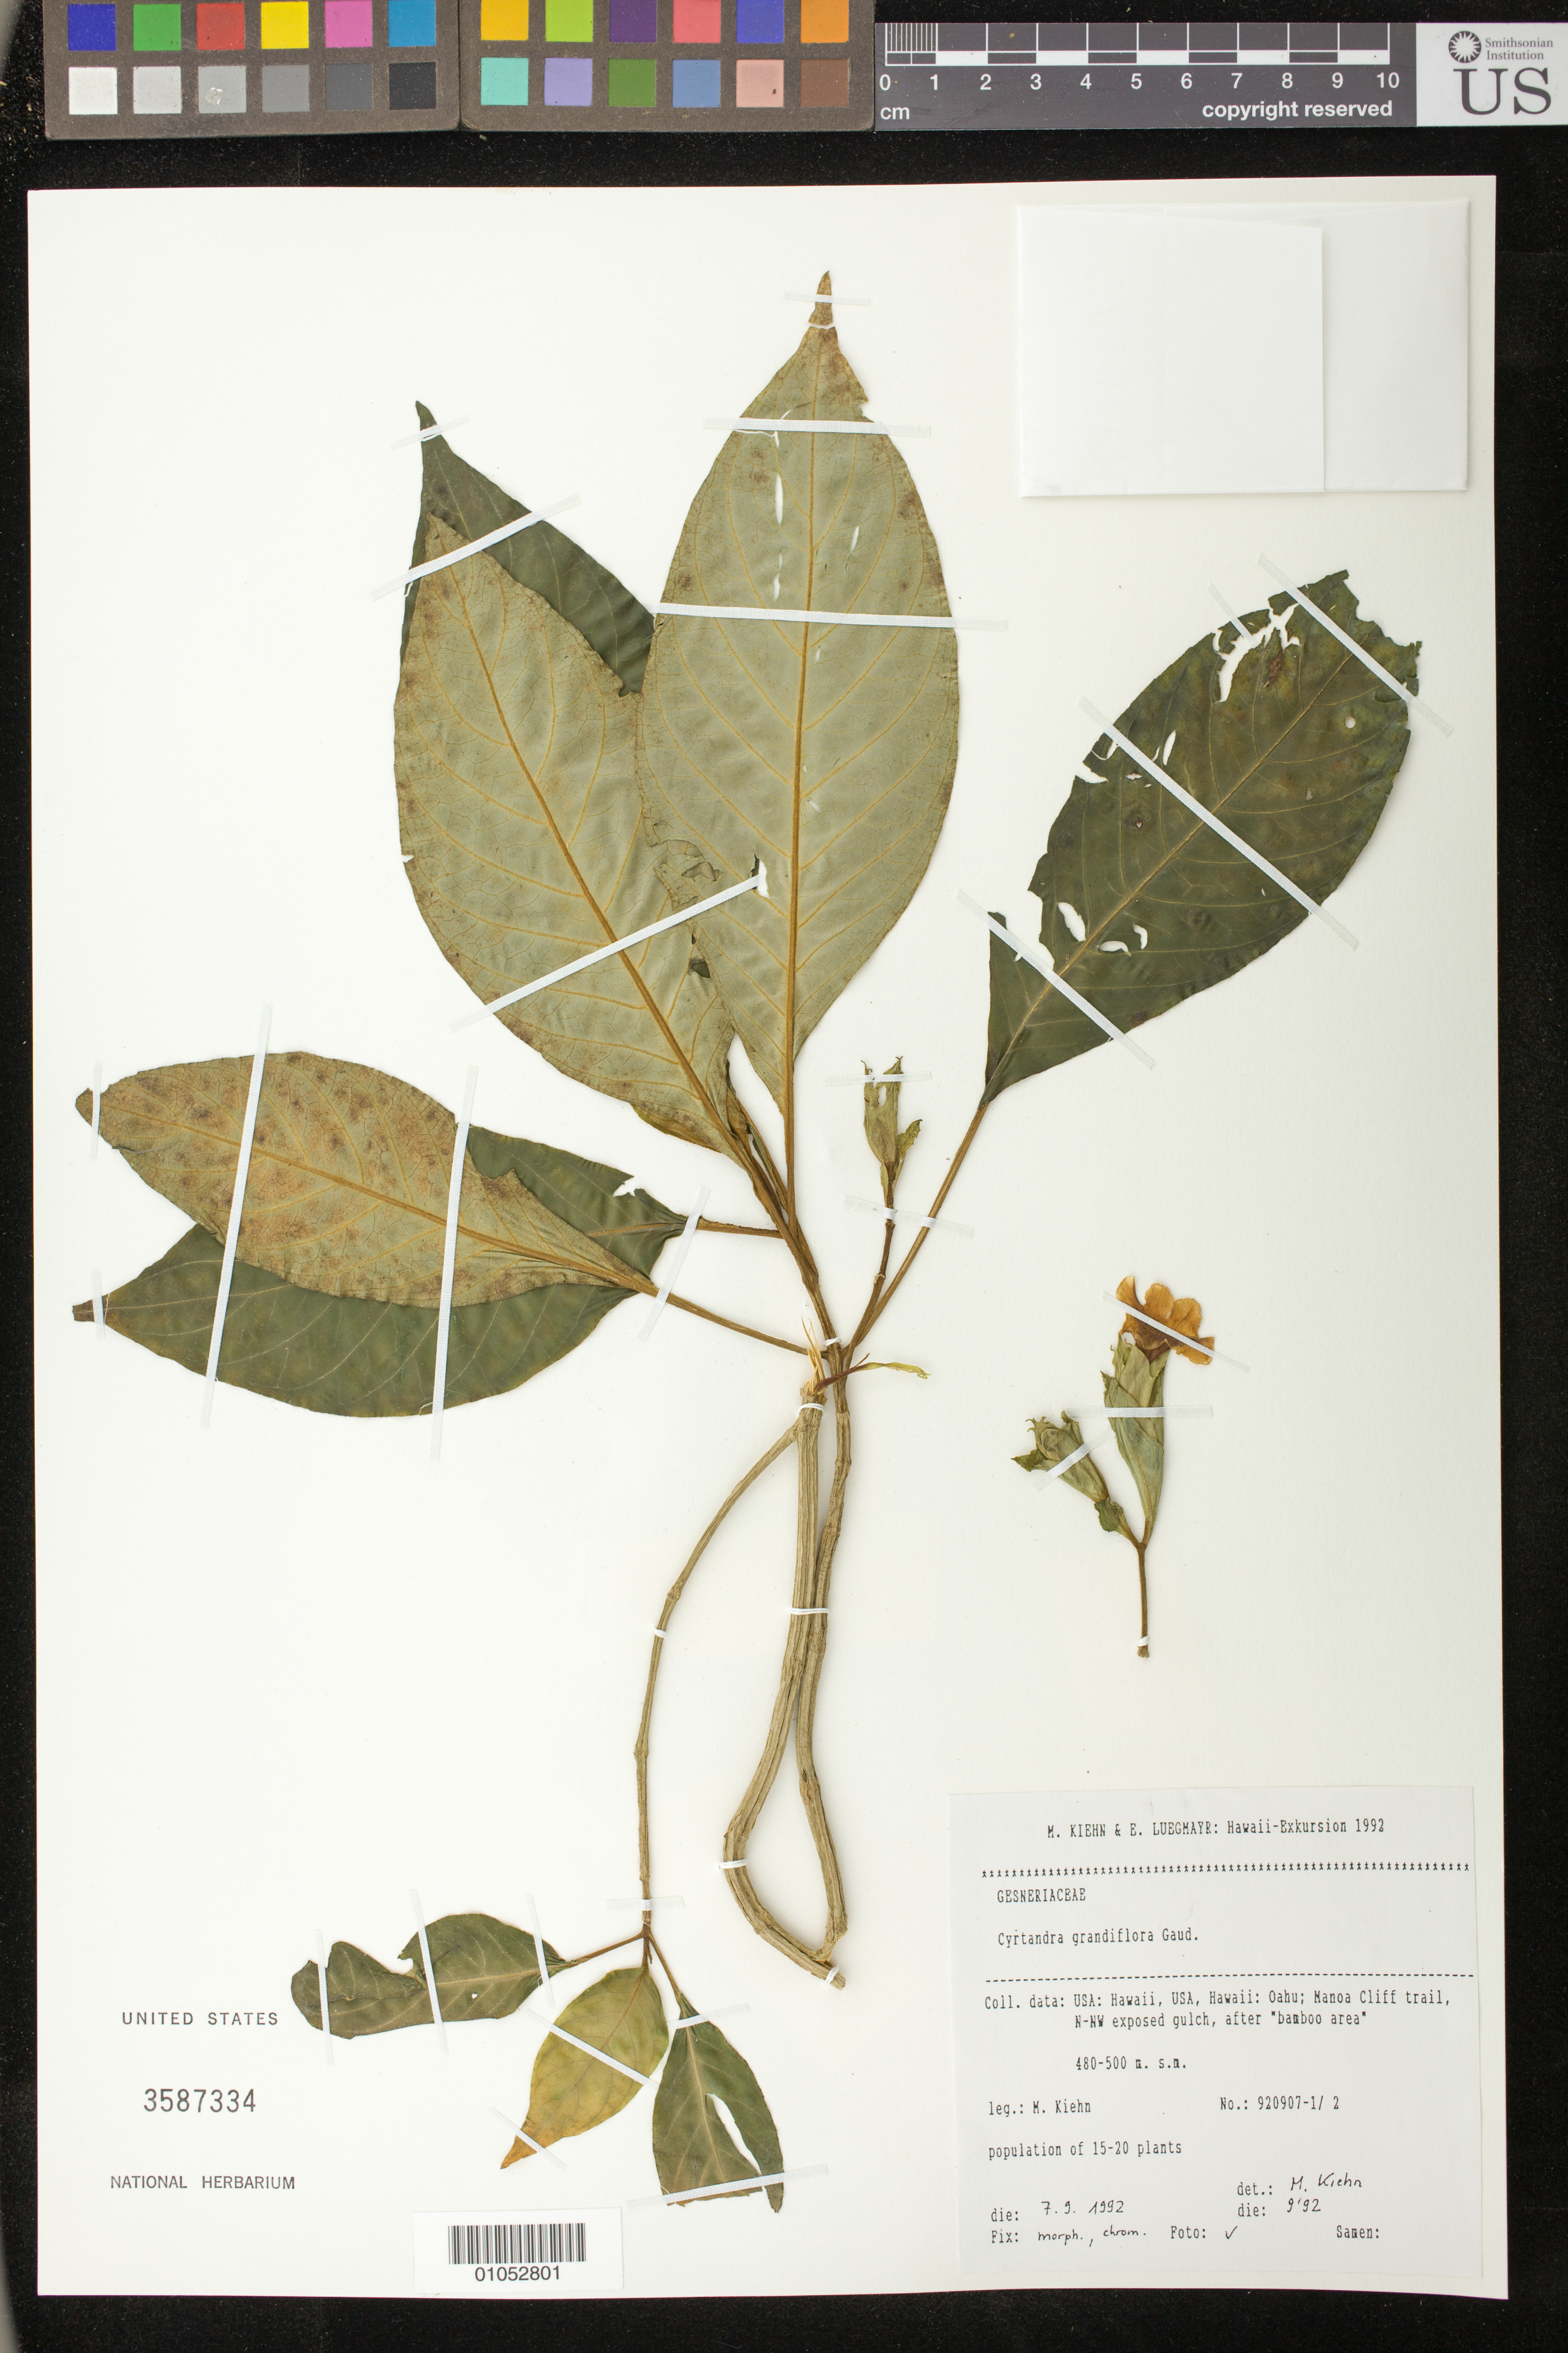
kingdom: Plantae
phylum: Tracheophyta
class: Magnoliopsida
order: Lamiales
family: Gesneriaceae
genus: Cyrtandra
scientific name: Cyrtandra grandiflora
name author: Gaudich.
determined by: Kiehn, M.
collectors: M. Kiehn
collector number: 920907-1/2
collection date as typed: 7 Sep 1992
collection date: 1992-09-07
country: United States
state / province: Hawaii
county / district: Honolulu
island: Oahu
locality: Manoa Cliff trail, N-NW exposed gulch, after "bamboo area."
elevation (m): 480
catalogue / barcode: US 3587334